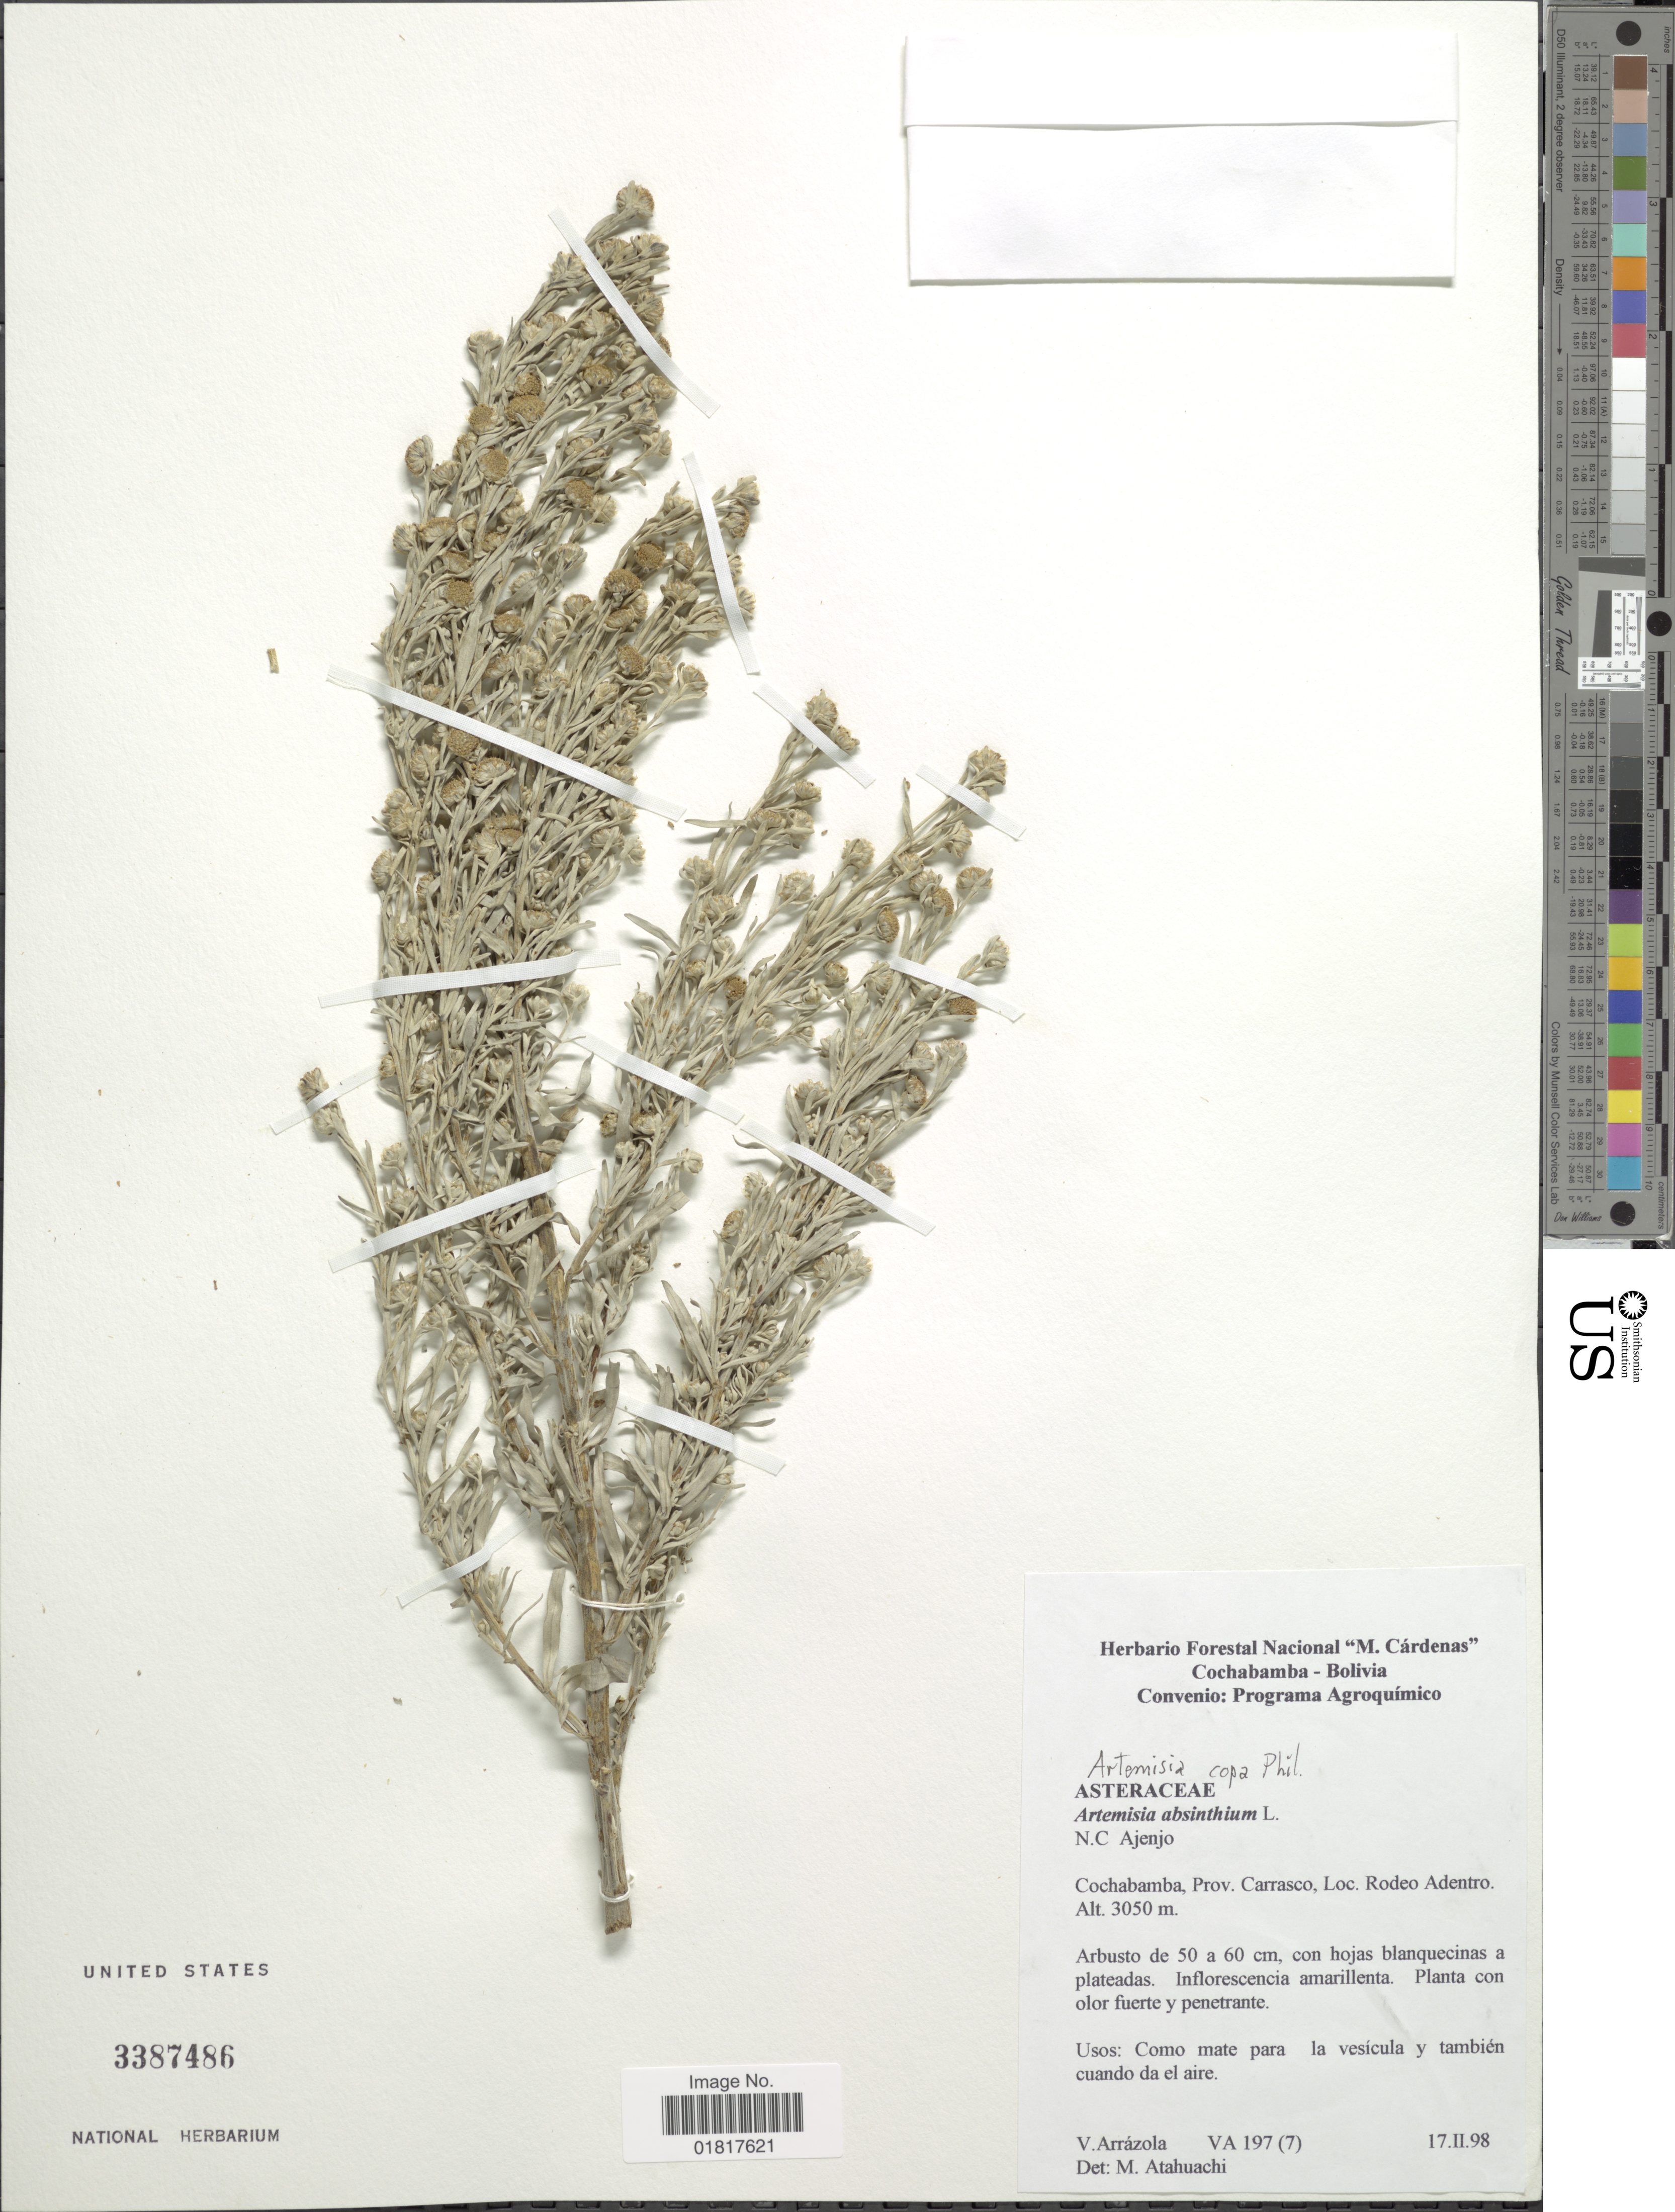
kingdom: Plantae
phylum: Tracheophyta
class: Magnoliopsida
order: Asterales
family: Asteraceae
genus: Artemisia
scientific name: Artemisia copa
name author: Phil.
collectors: V. Arrázola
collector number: VA 197 (7)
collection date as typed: Transcribed d/m/y: 17/2/98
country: Bolivia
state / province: Cochabamba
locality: Prov. Carrasco, Rodeo Adentro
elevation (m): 3050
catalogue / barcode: US 3387486